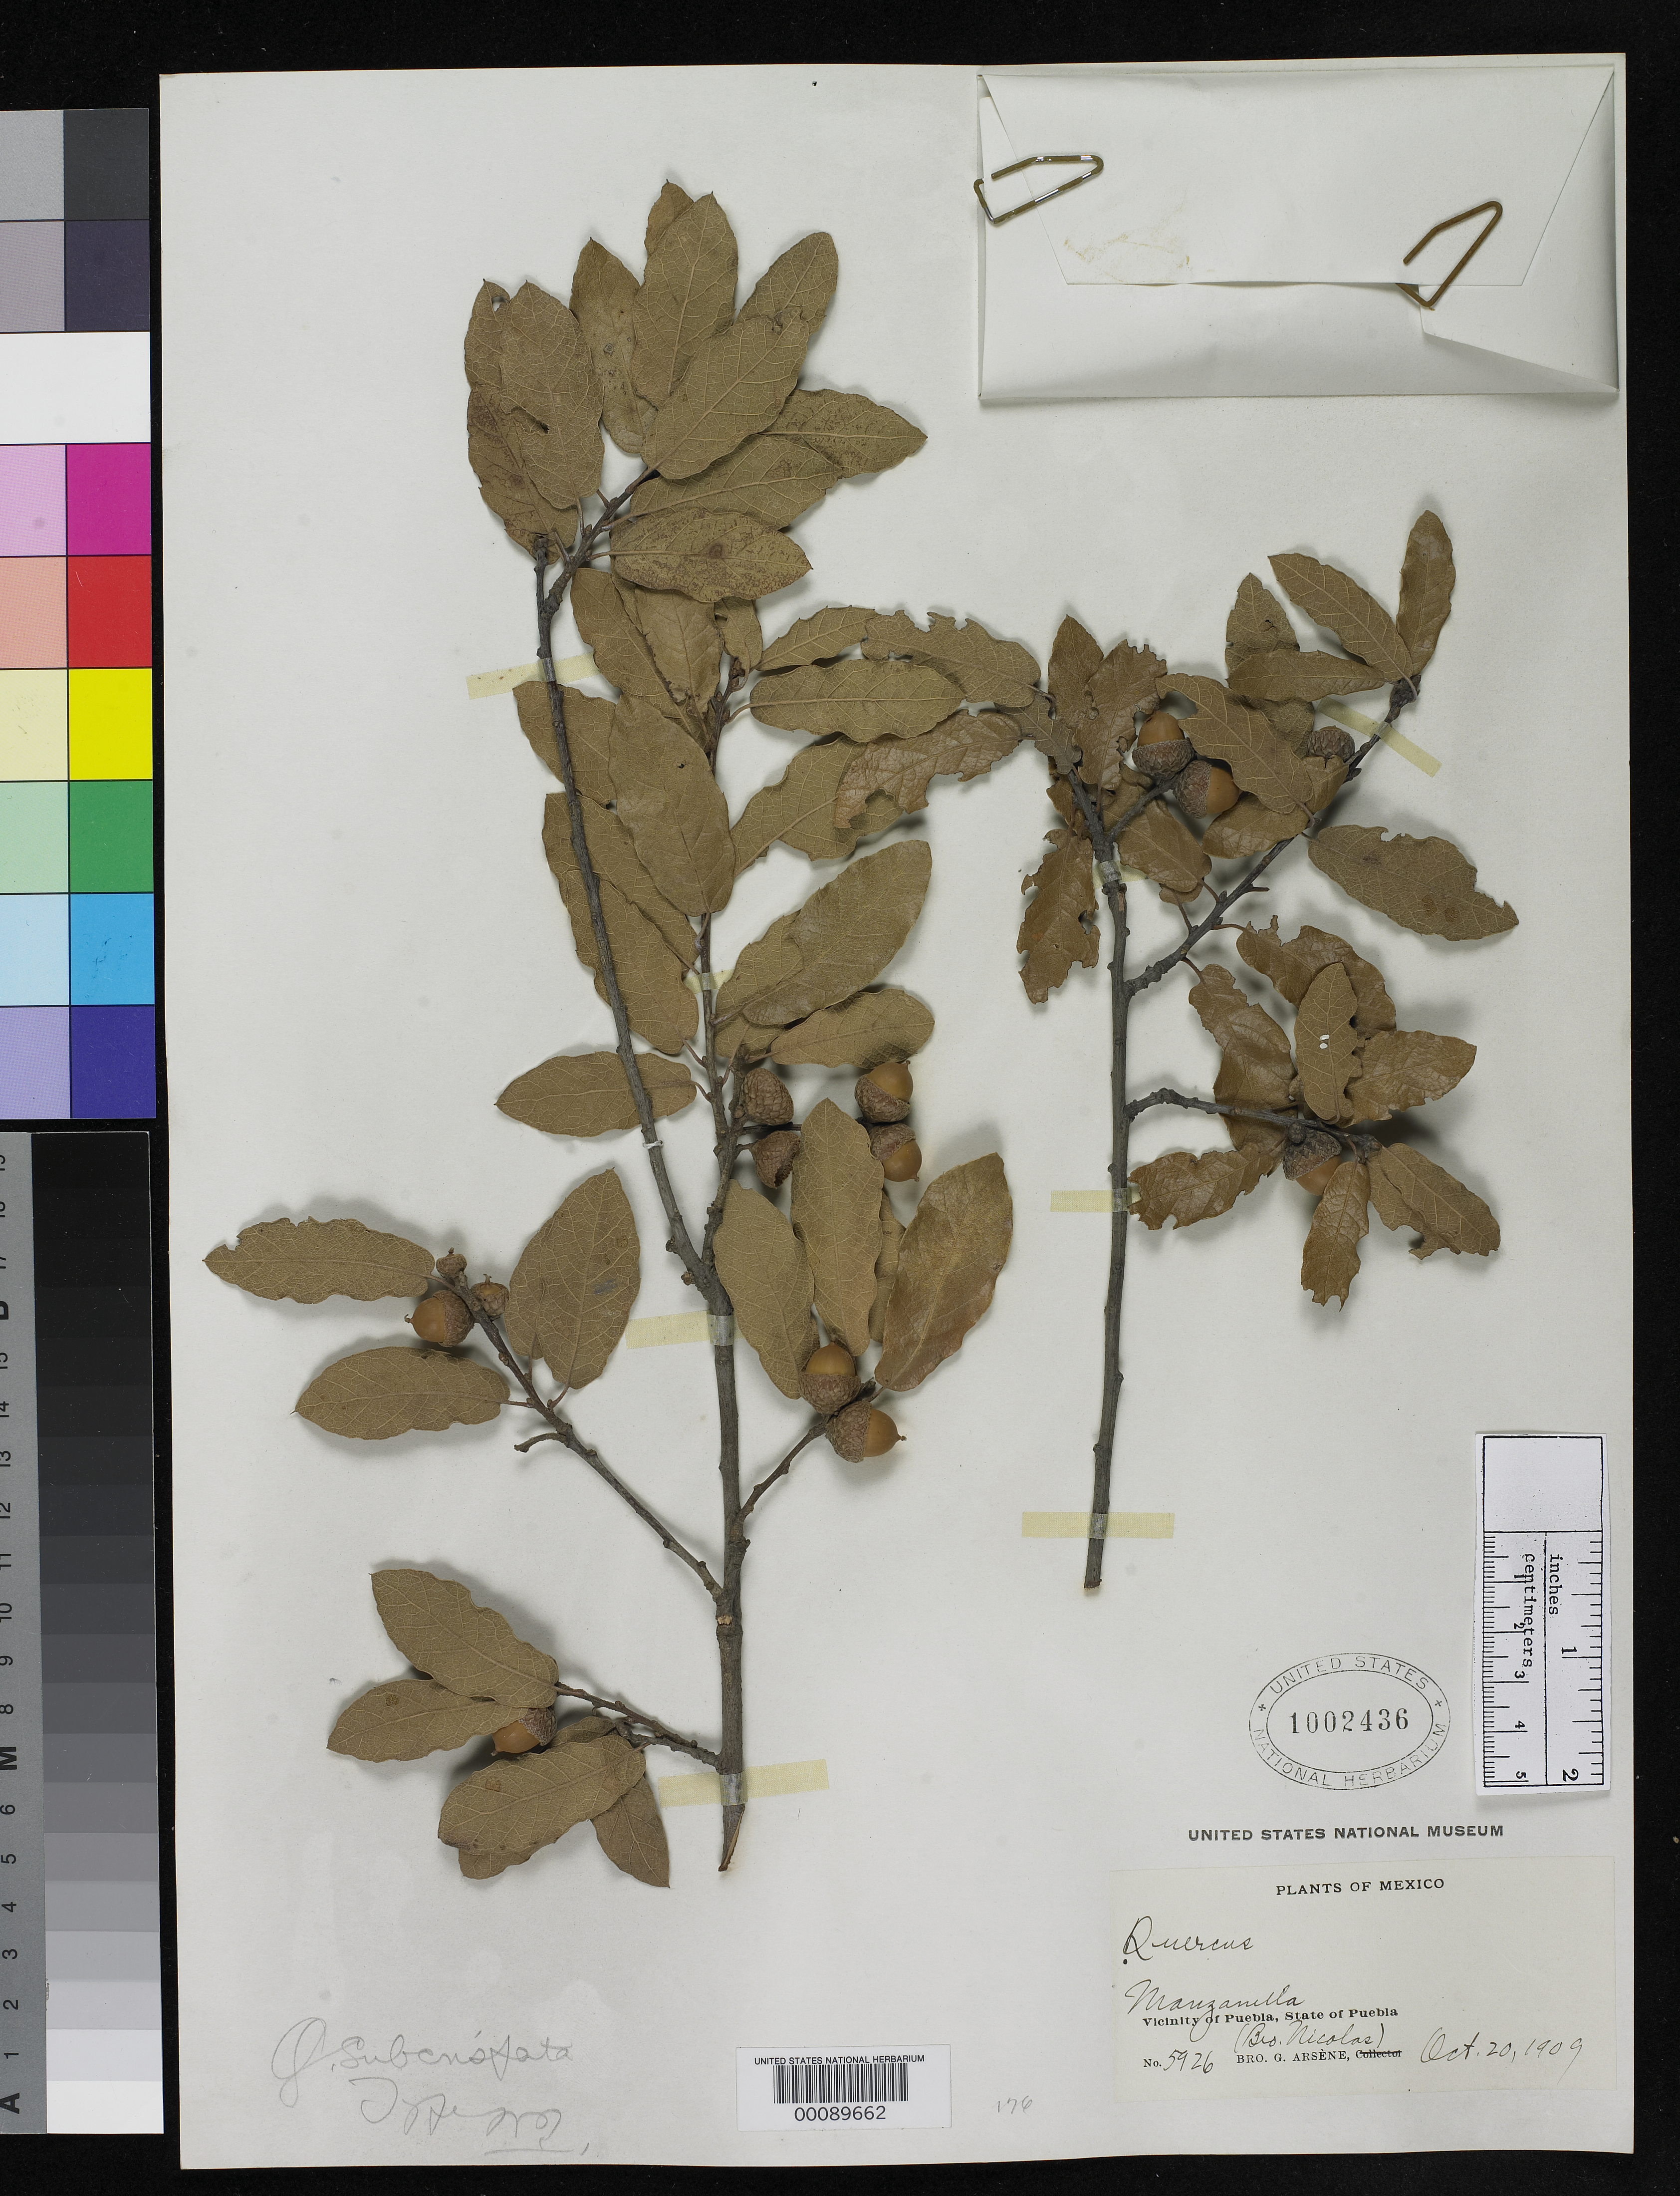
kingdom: Plantae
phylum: Tracheophyta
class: Magnoliopsida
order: Fagales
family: Fagaceae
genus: Quercus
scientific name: Quercus subcrispata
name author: Trel.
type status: Holotype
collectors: Bro. G. Arsène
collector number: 5926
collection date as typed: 20 Oct 1909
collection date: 1909-10-20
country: Mexico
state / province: Puebla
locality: Vicinity of Puebla.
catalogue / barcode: US 1002436